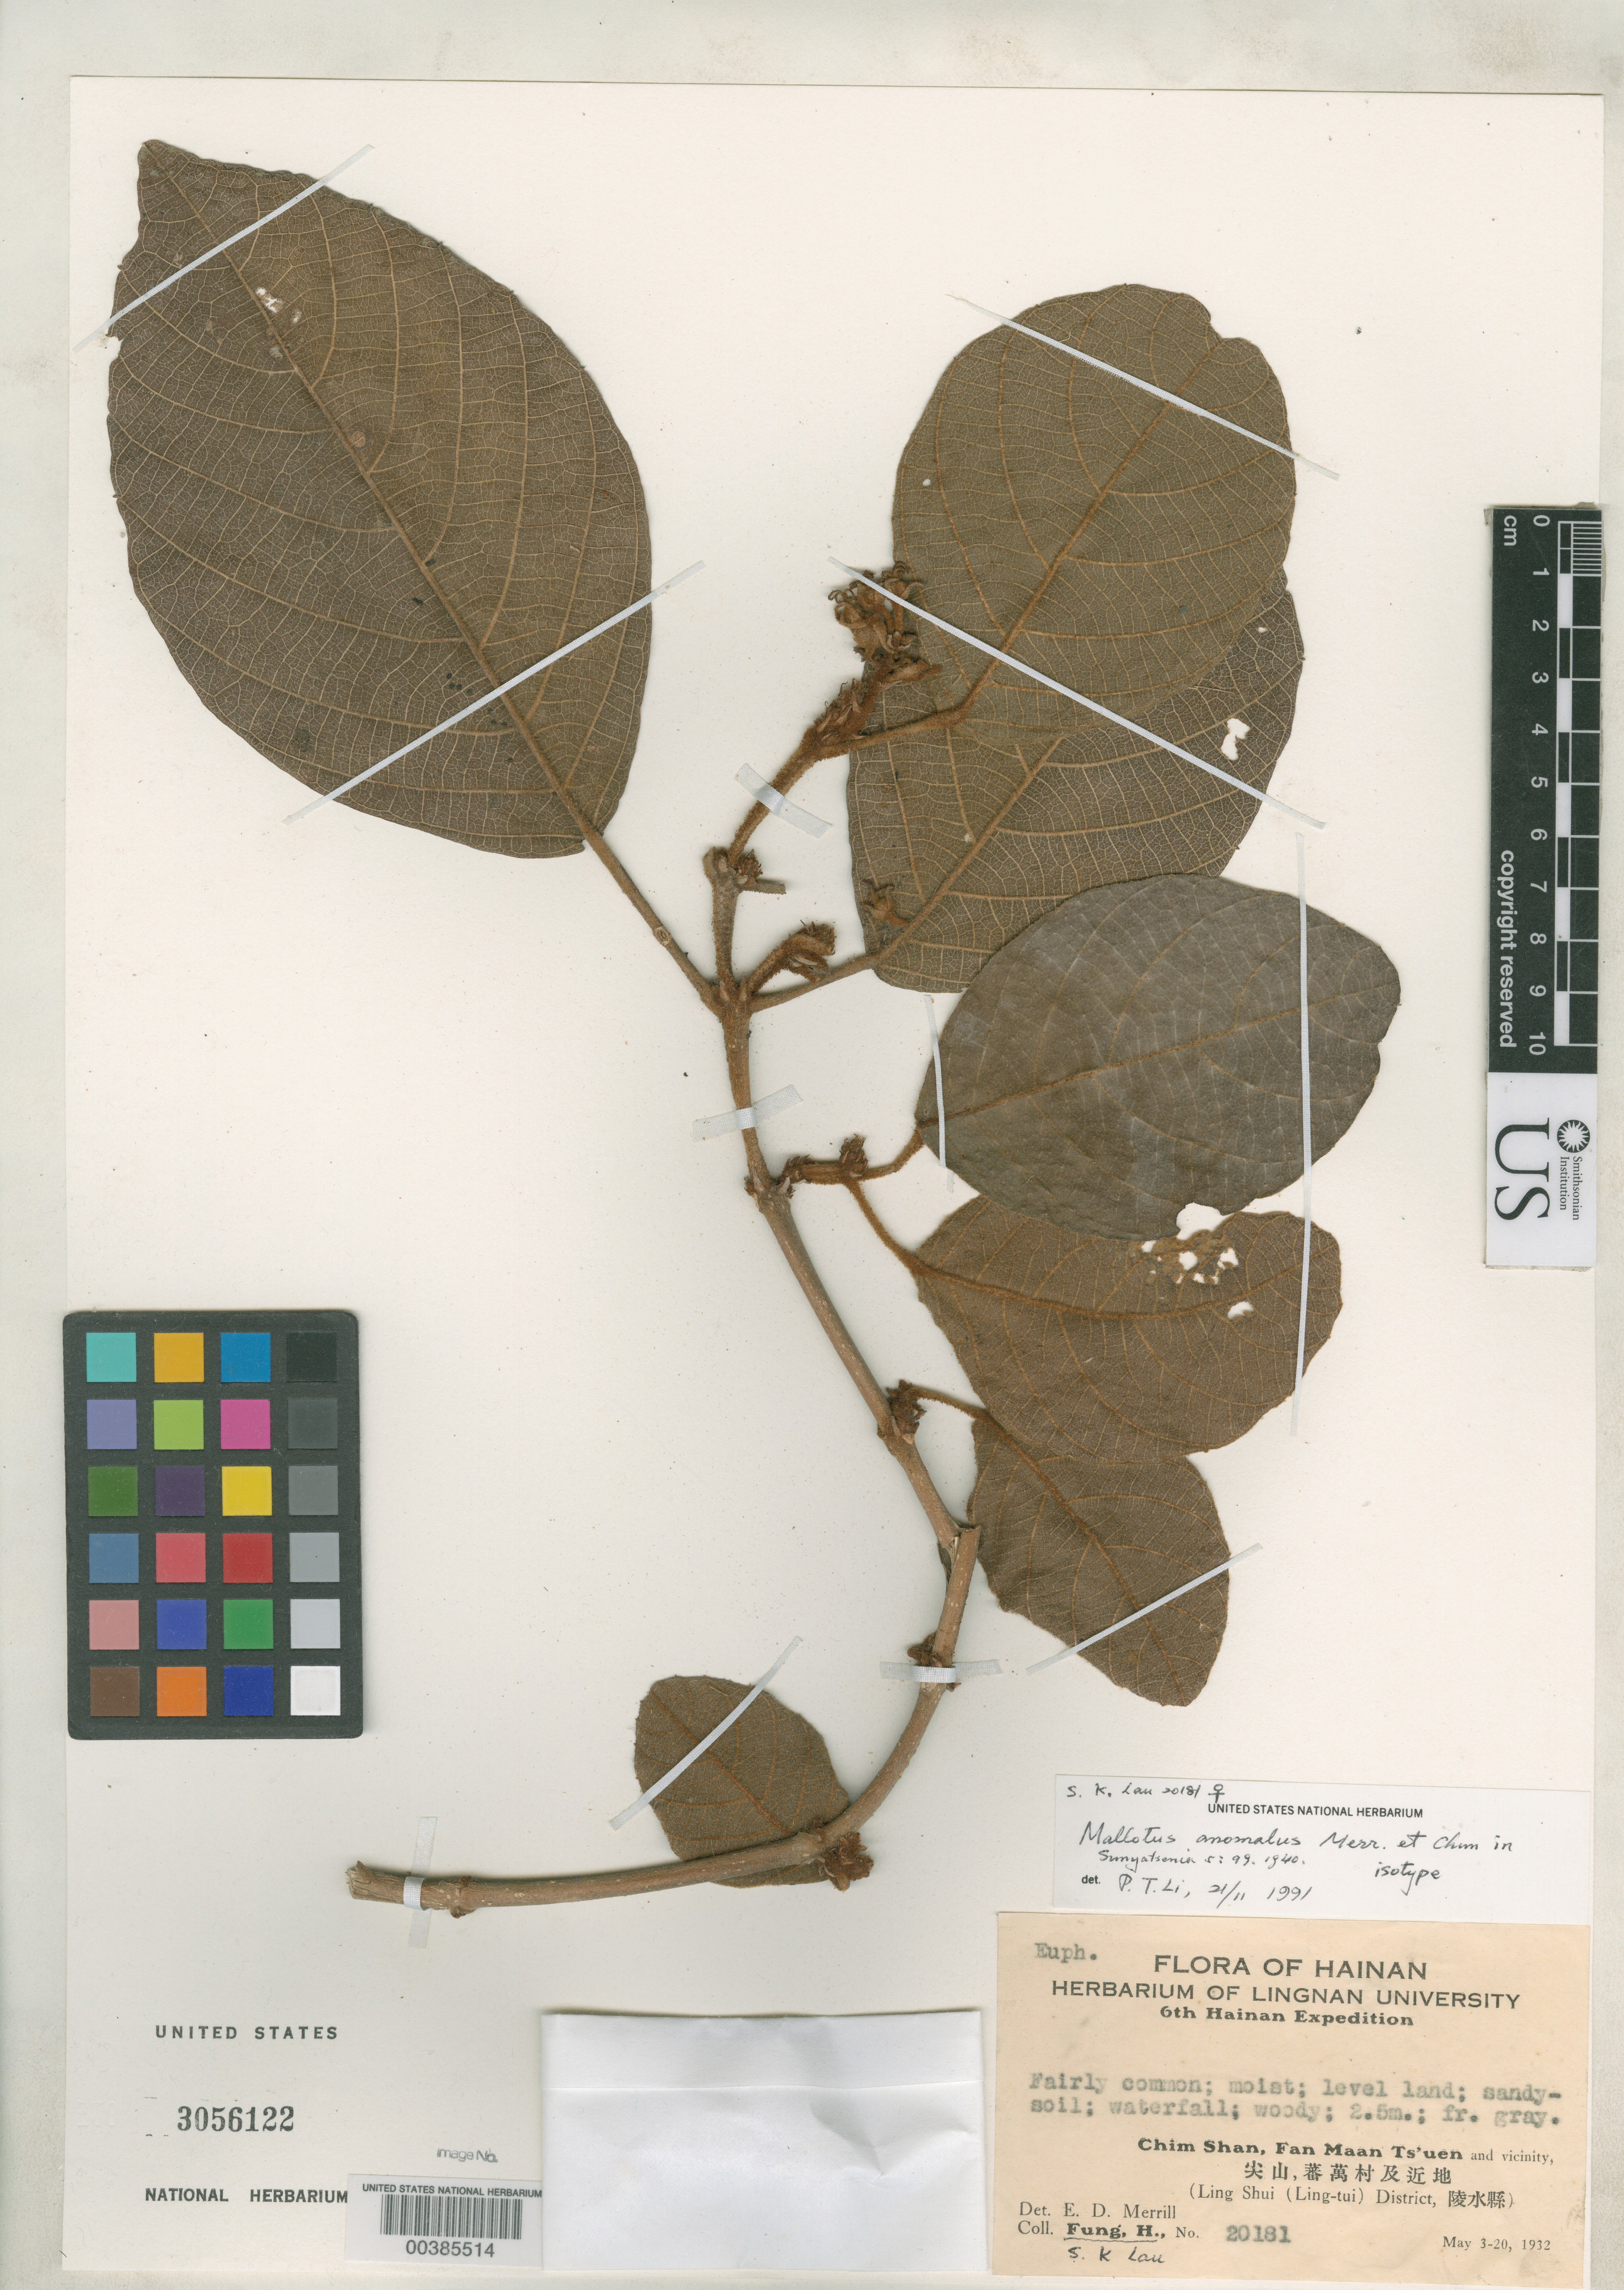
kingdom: Plantae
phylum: Tracheophyta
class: Magnoliopsida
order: Malpighiales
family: Euphorbiaceae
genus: Mallotus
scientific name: Mallotus anomalus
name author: Merr. & Chun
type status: Isotype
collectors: H. L. Fung & S. K. Lau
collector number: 20181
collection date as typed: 03 May 1932 to 20 May 1932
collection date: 1932-05-03/1932-05-20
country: China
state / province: Hainan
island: Hainan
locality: Ling-shui (Ling-tui) District, Chim Shan, Fan Maan Ts'uen & vicinity.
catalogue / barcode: US 3056122